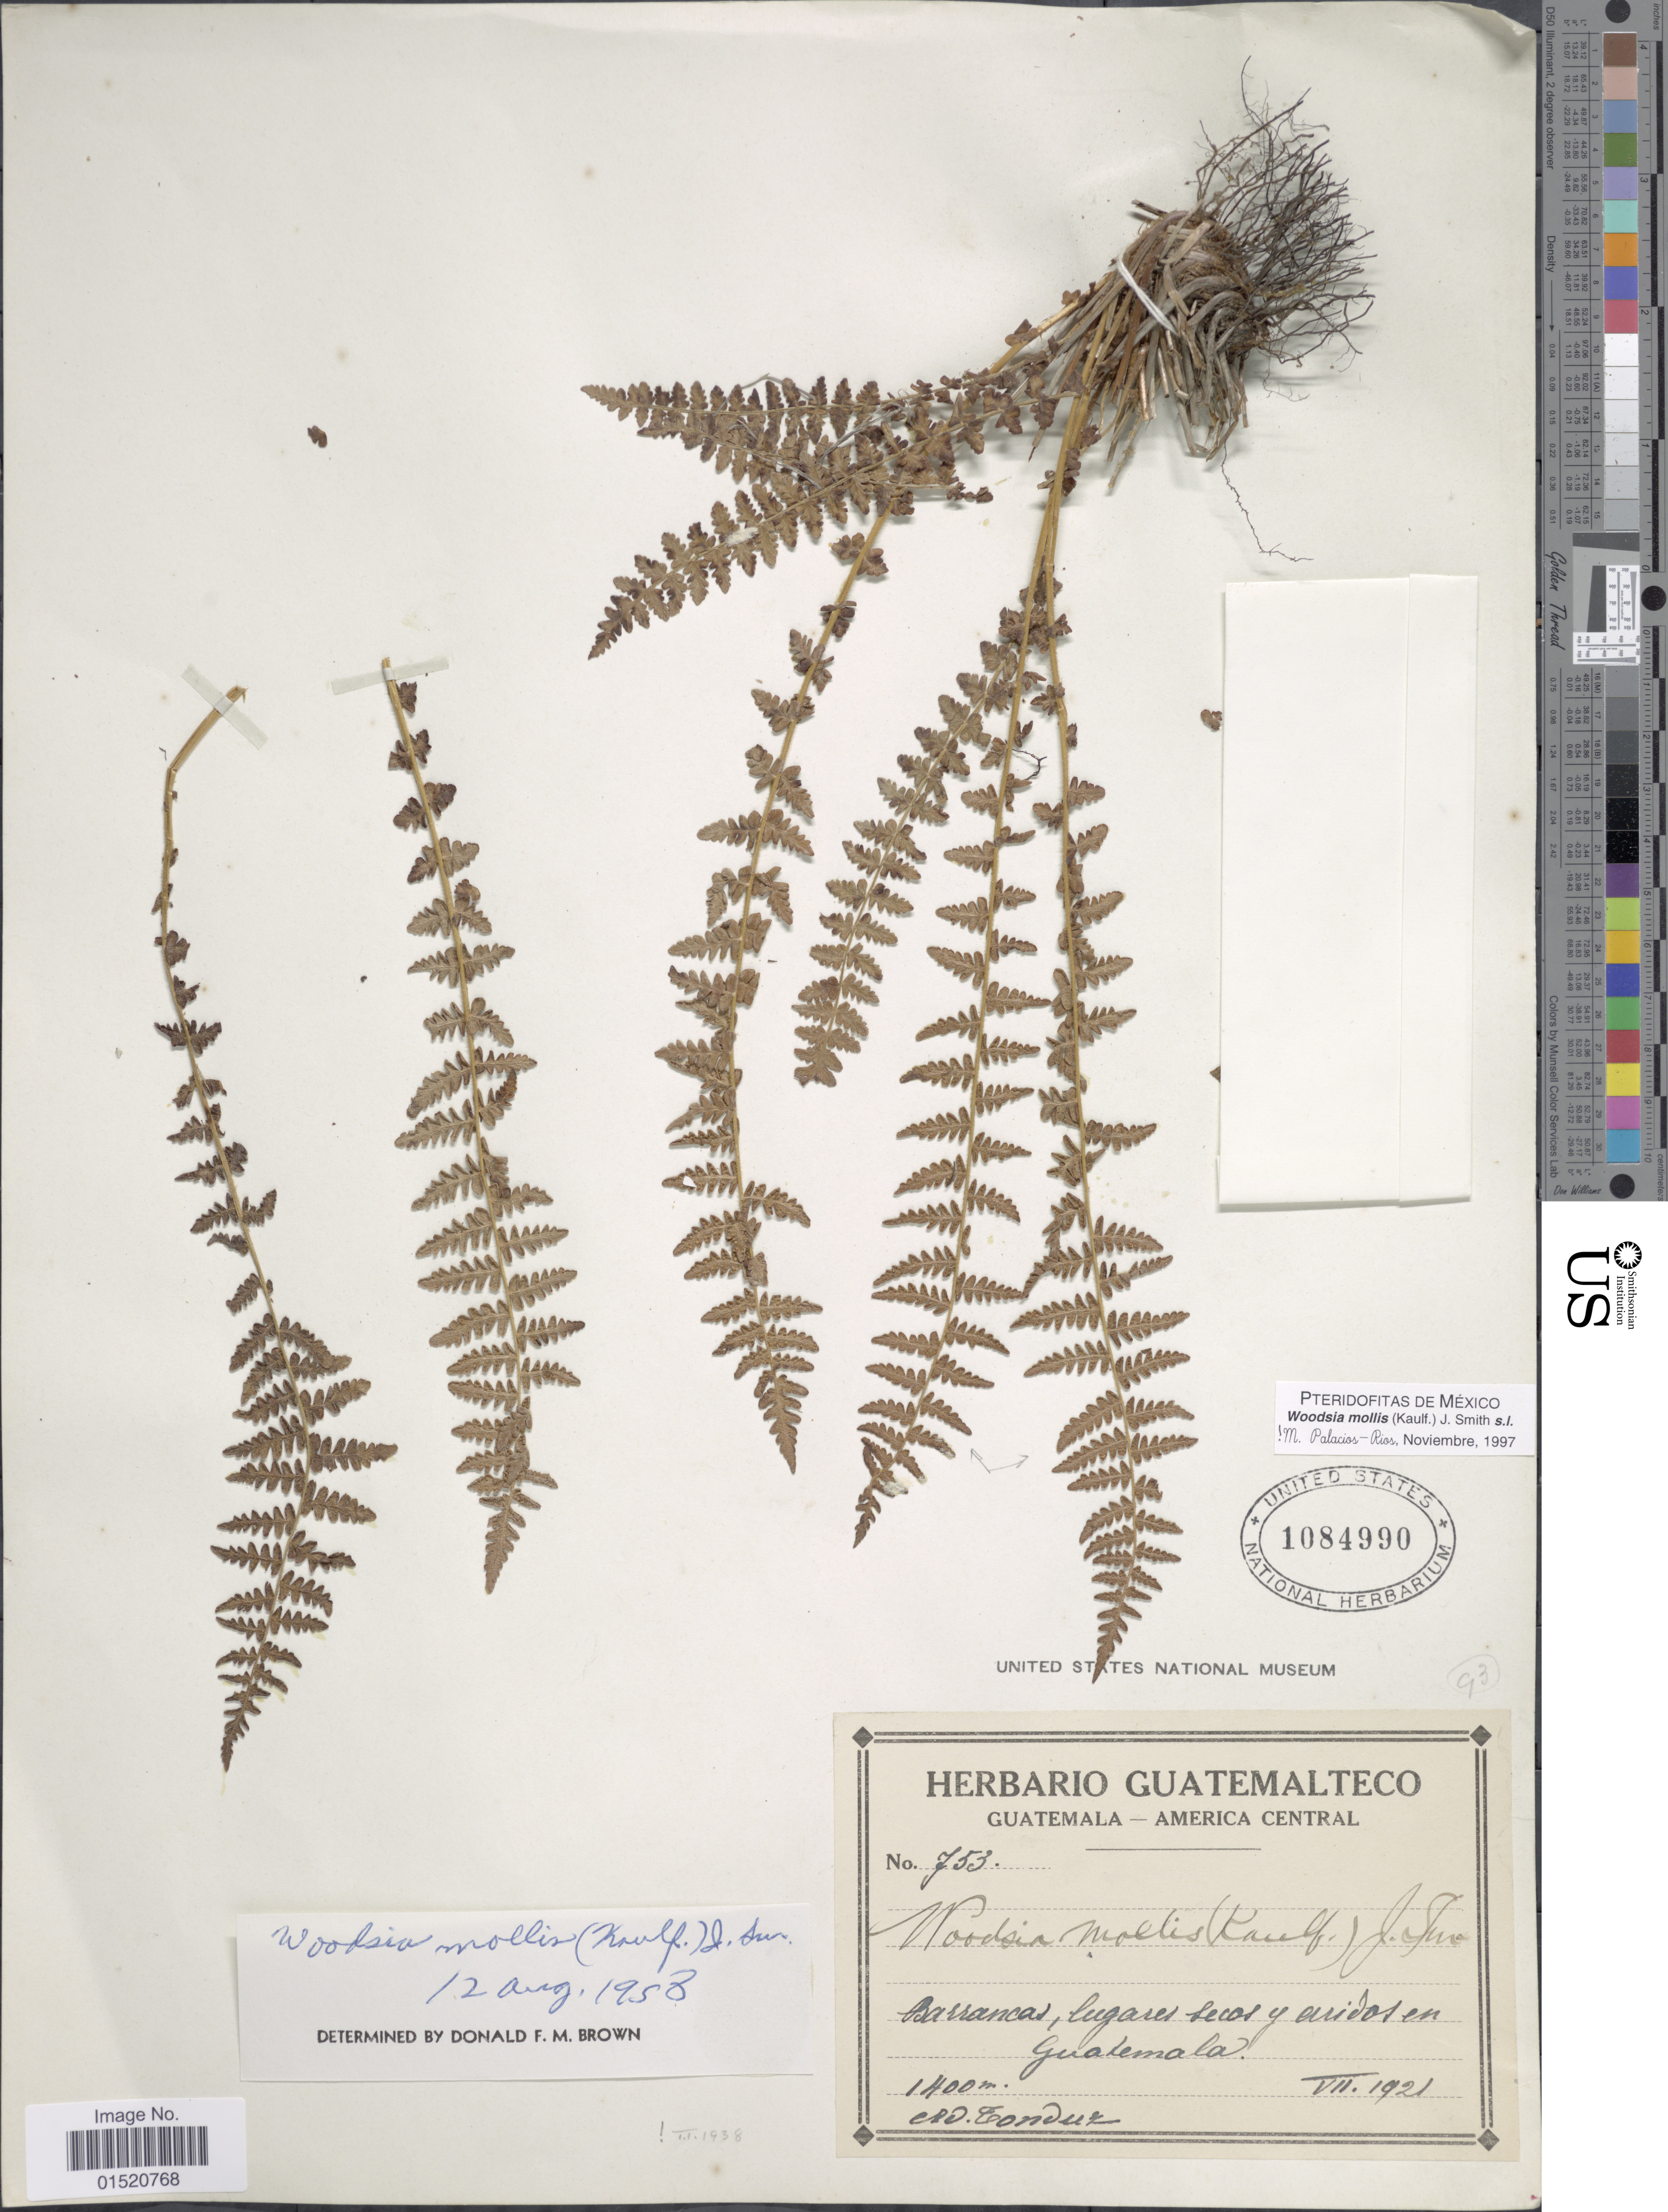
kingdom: Plantae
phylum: Tracheophyta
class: Polypodiopsida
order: Polypodiales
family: Woodsiaceae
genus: Woodsia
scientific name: Woodsia mollis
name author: (Kaulf.) J. Sm.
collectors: A. Tonduz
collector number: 753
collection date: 1921-07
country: Guatemala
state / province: Guatemala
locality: Barrancas, legares secos y aridos en Guatemala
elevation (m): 1400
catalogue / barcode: US 1084990